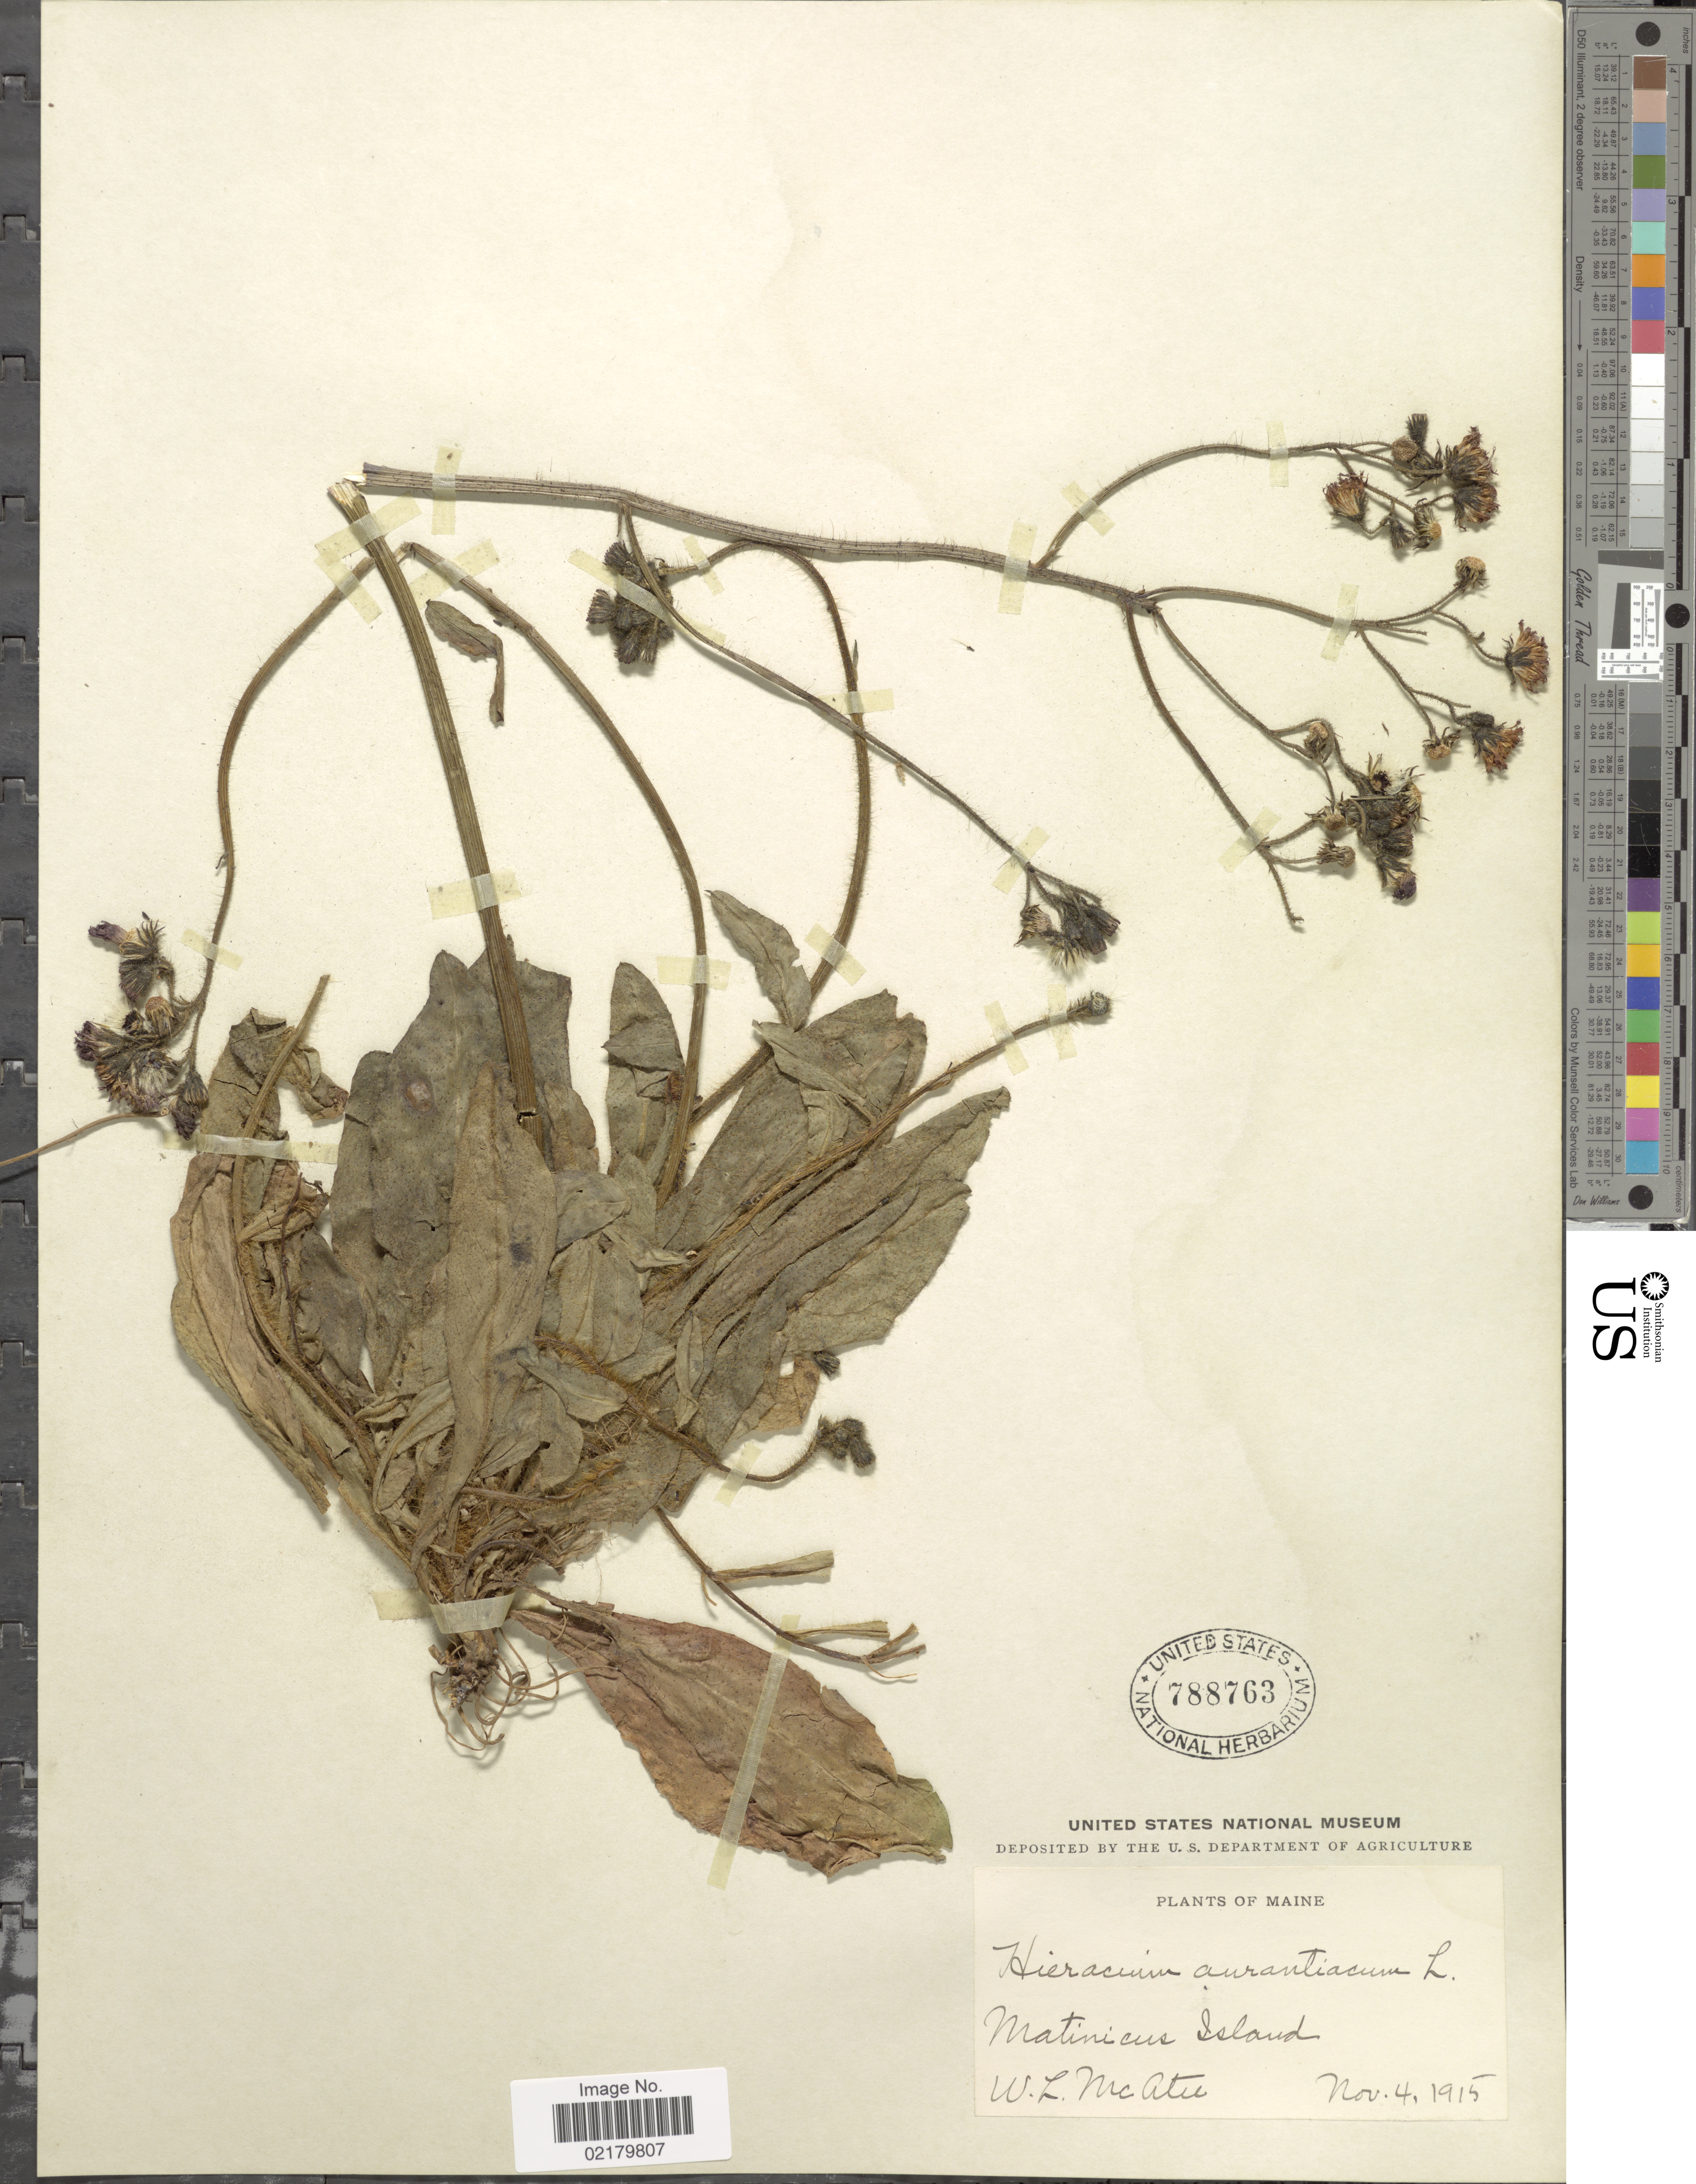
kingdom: Plantae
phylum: Tracheophyta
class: Magnoliopsida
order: Asterales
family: Asteraceae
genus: Pilosella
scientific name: Pilosella aurantiaca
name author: (L.) F.W. Schultz & Sch. Bip.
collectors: W. McAtee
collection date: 1915-11-04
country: United States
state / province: Maine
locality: Matinicus Island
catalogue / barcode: US 788763